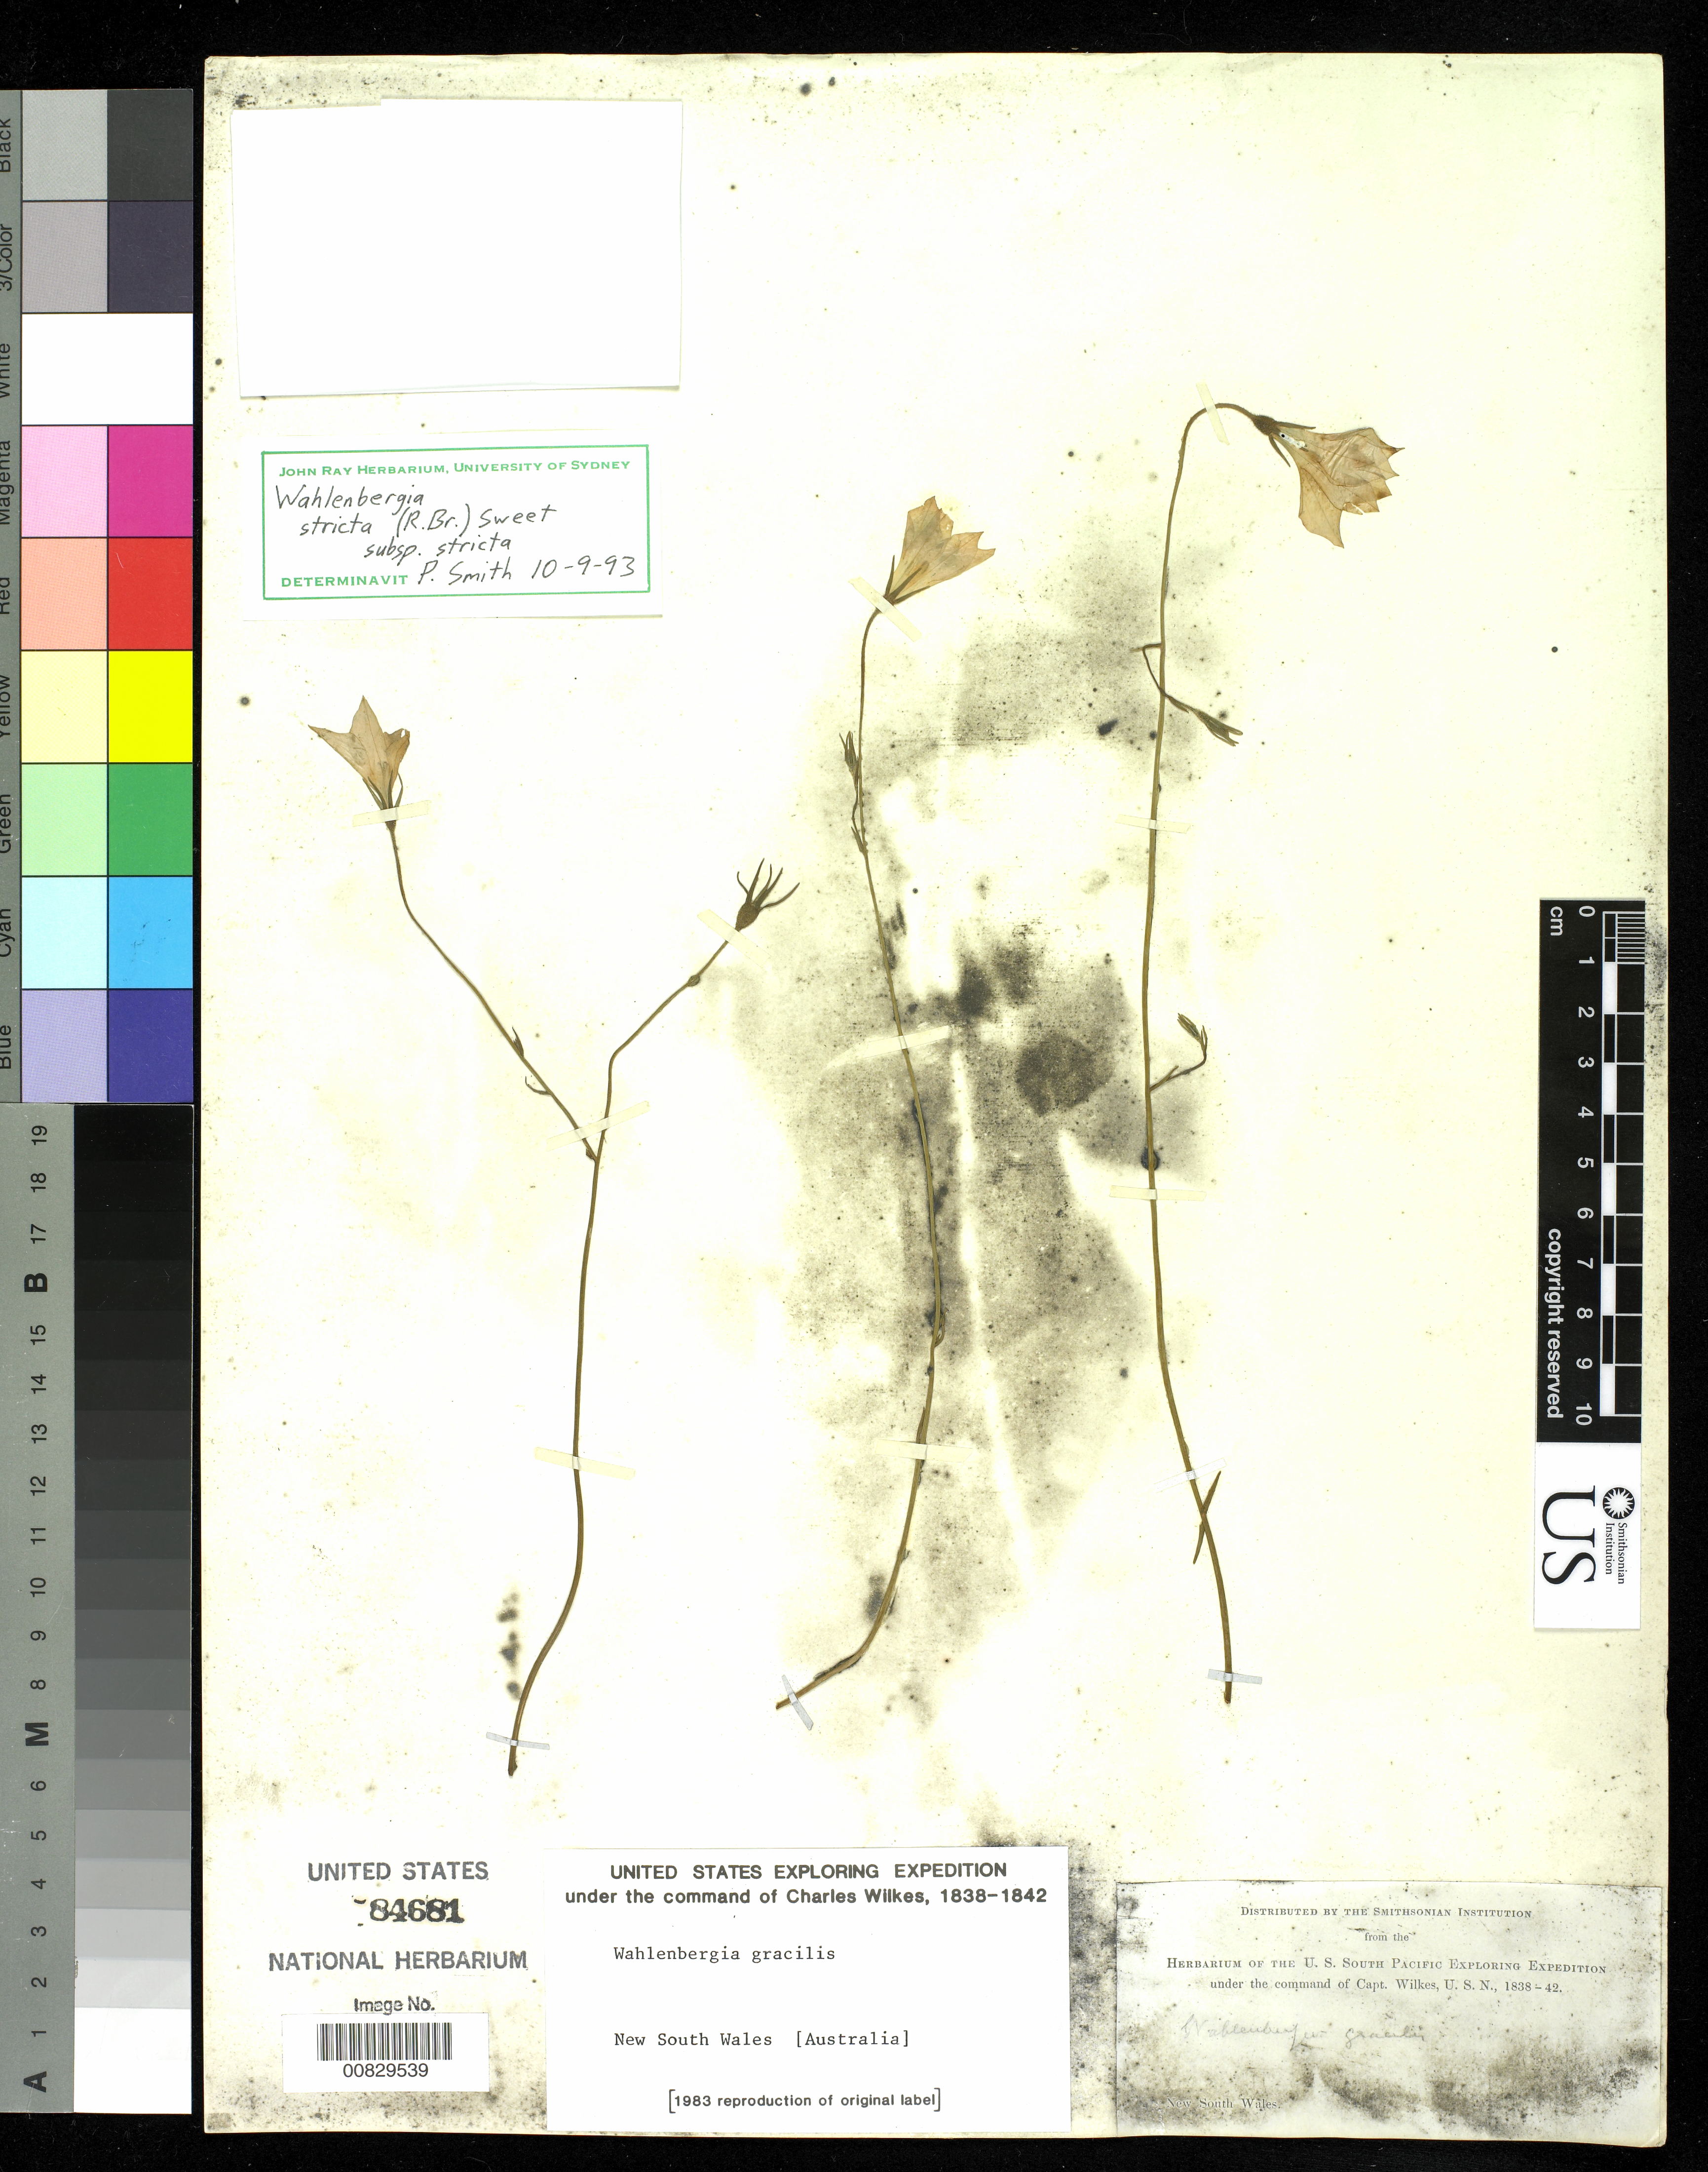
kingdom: Plantae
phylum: Tracheophyta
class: Magnoliopsida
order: Asterales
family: Campanulaceae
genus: Wahlenbergia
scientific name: Wahlenbergia stricta subsp. stricta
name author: (R. Br.) Sweet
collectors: Wilkes Explor. Exped.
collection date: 1838/1842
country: Australia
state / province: New South Wales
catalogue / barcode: US 84681